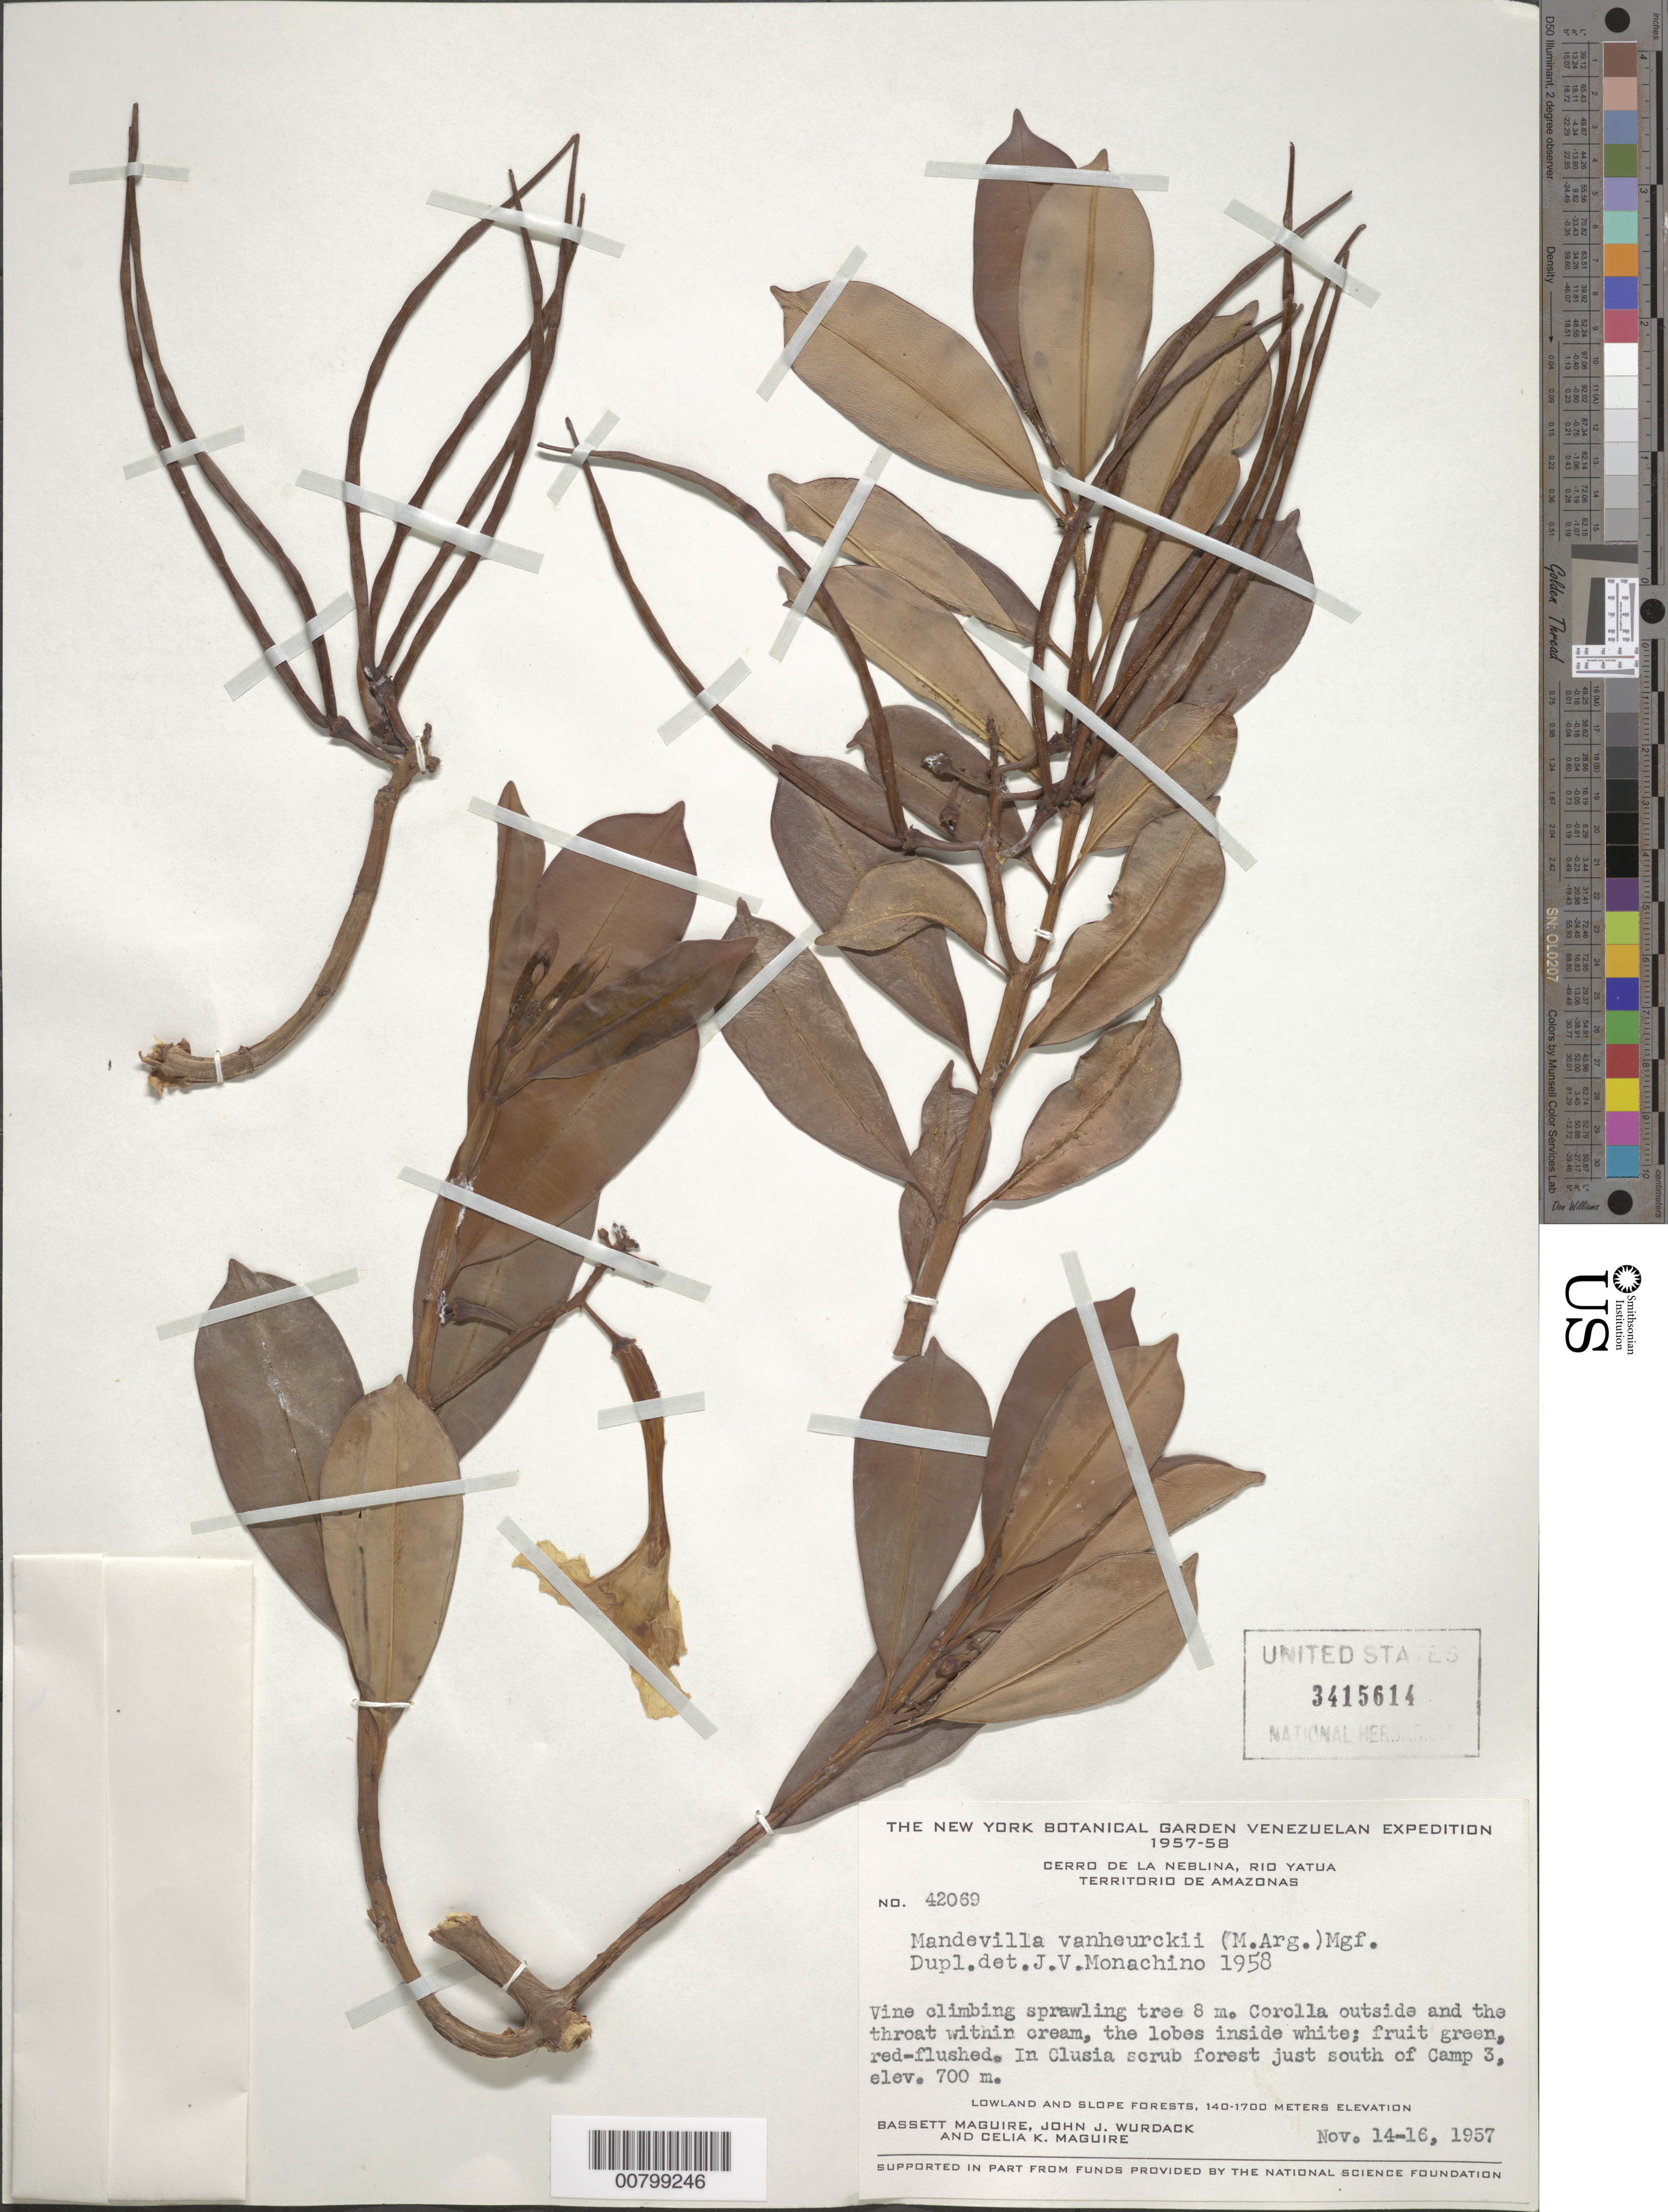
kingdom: Plantae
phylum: Tracheophyta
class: Magnoliopsida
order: Gentianales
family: Apocynaceae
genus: Mandevilla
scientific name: Mandevilla vanheurckii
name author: (Müll. Arg.) Markgr.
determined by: Monachino, J. V.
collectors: B. Maguire, J. J. Wurdack & C. K. Maguire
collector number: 42069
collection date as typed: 14-Nov-57 to 16-Nov-57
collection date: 1957-11-14/1957-11-16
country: Venezuela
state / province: Amazonas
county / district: Río Negro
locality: Cerro de la Neblina, Río Yatua, S of Camp 3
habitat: Clusia scrub forest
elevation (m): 700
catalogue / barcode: US 3415614